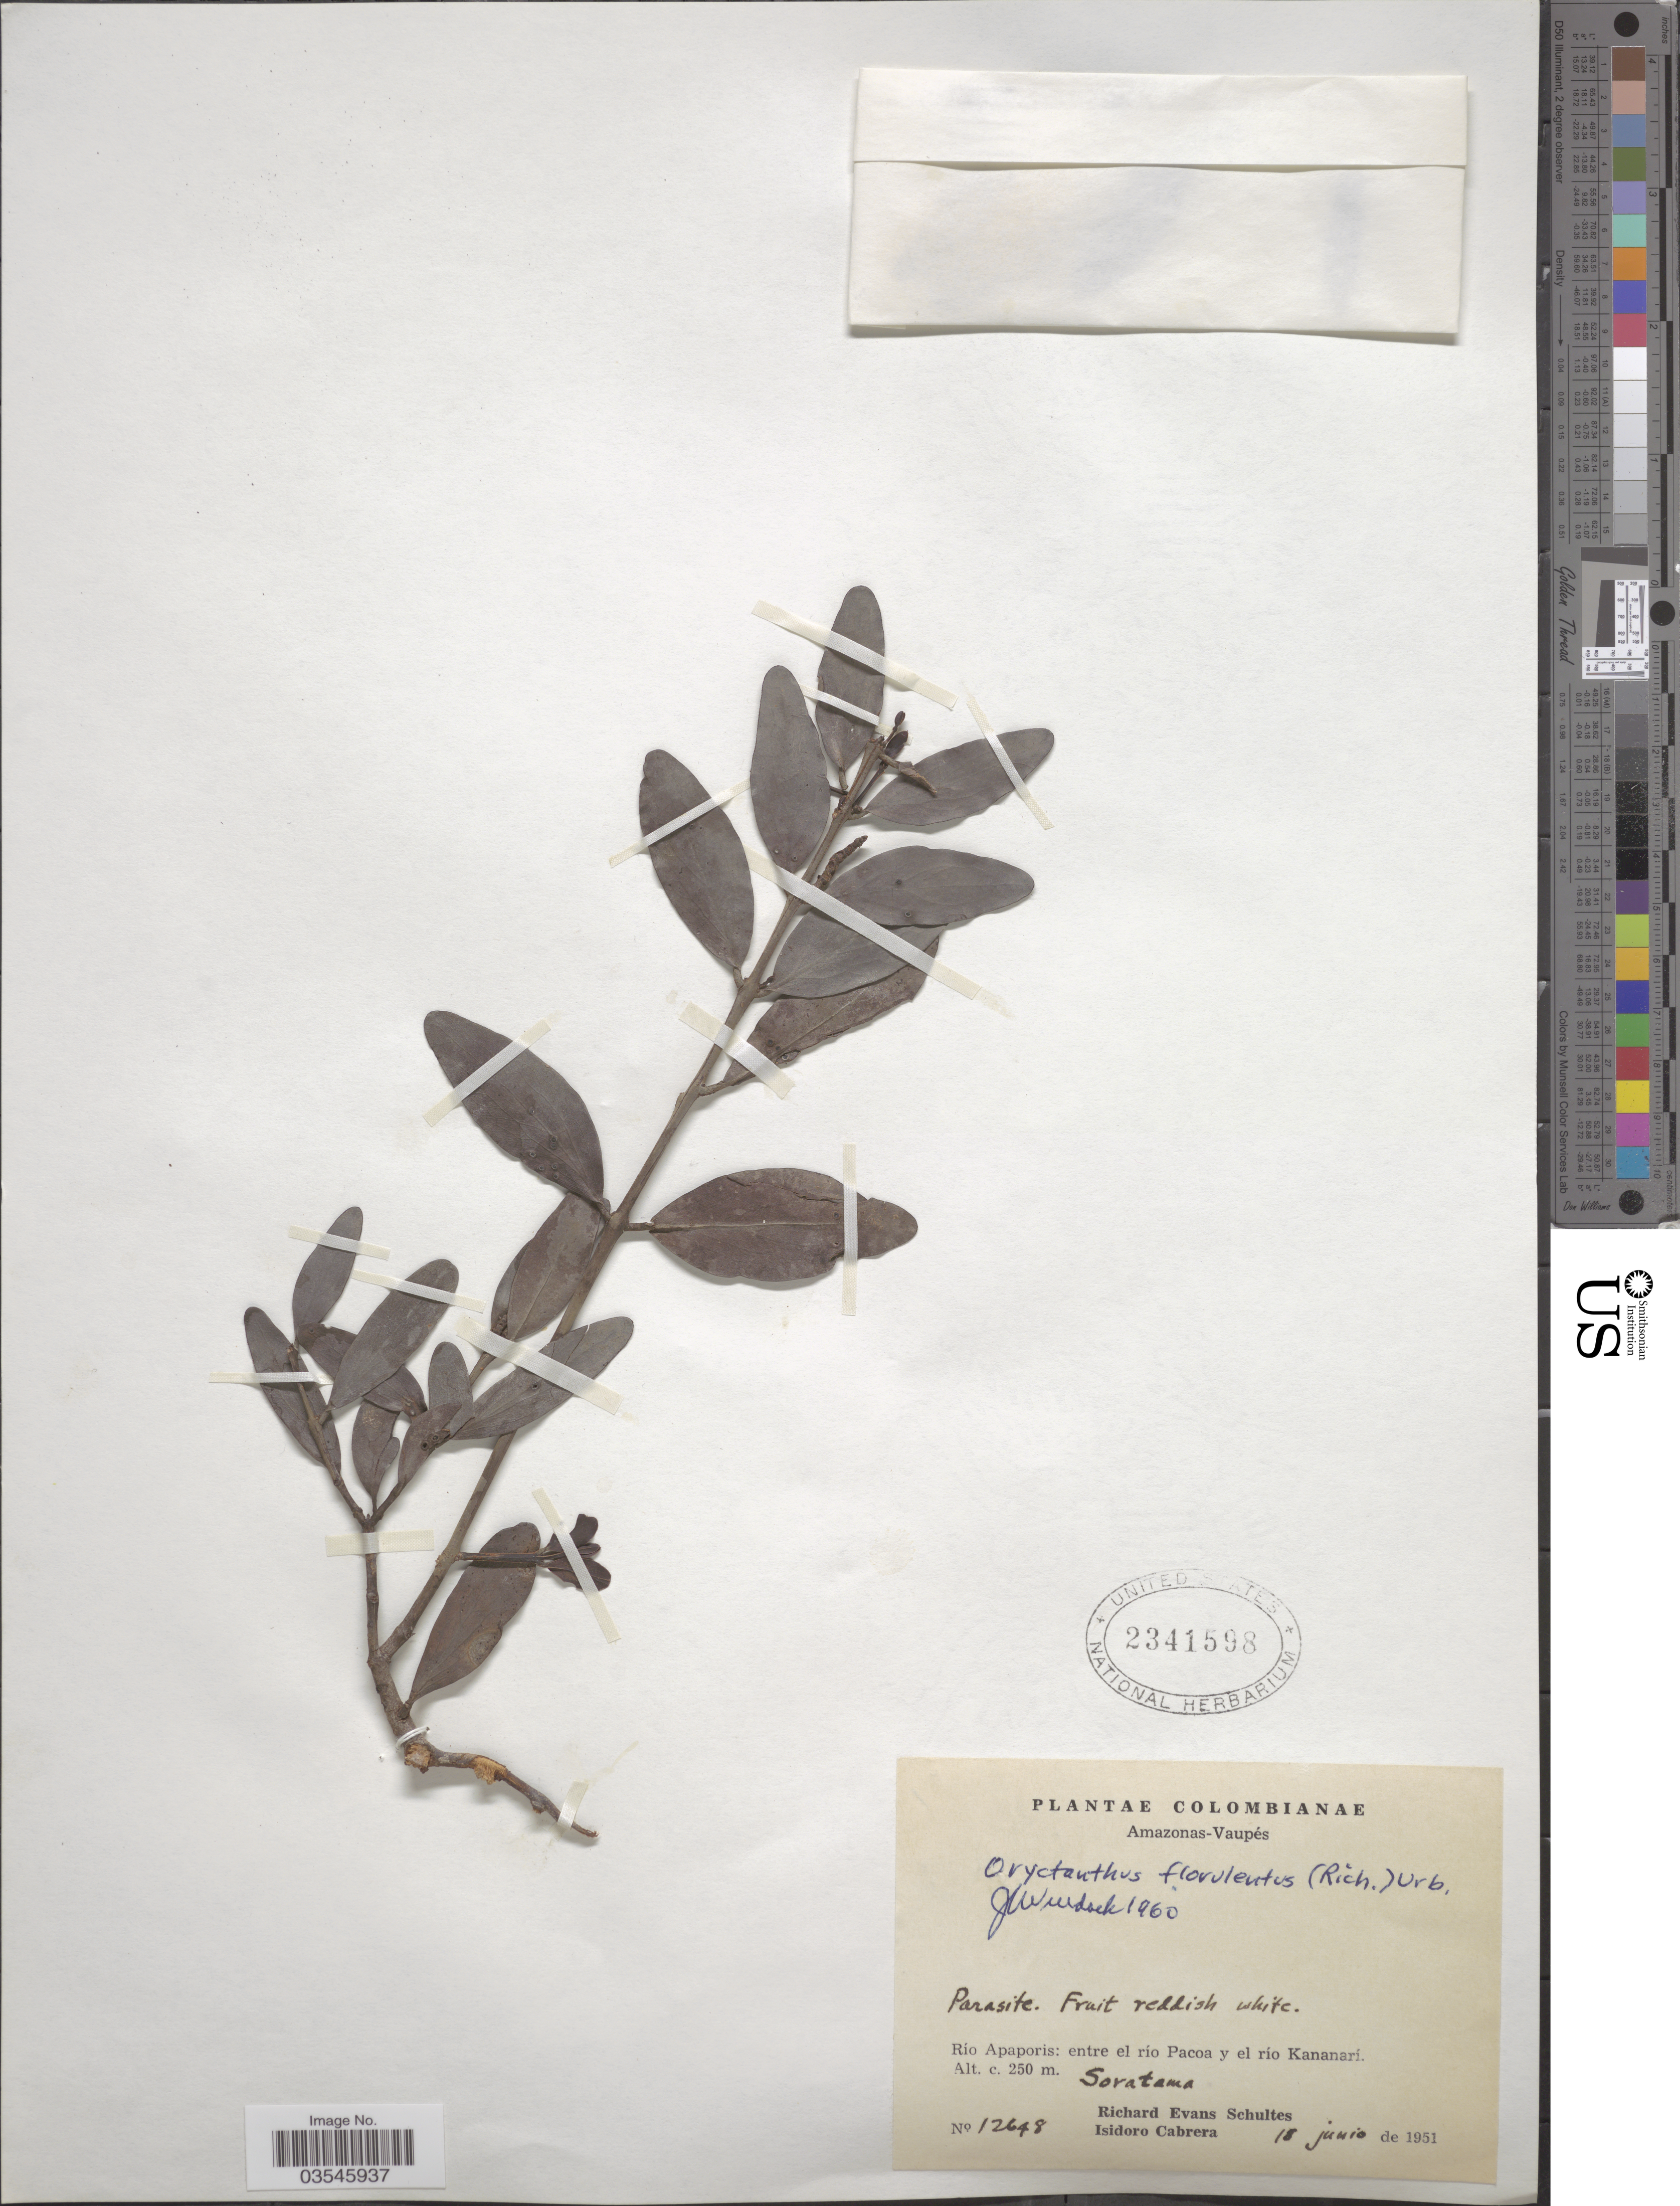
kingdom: Plantae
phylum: Tracheophyta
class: Magnoliopsida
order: Santalales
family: Loranthaceae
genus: Oryctanthus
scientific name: Oryctanthus florulentus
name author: (Rich.) Tiegh.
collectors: R. E. Schultes & I. Cabrera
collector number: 12648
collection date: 1951-06-18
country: Colombia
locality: Amazonas-Vaupés. Río Apaporis: entre el río Pacoa y el río Kananarí. Soratama.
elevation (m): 250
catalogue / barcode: US 2341598